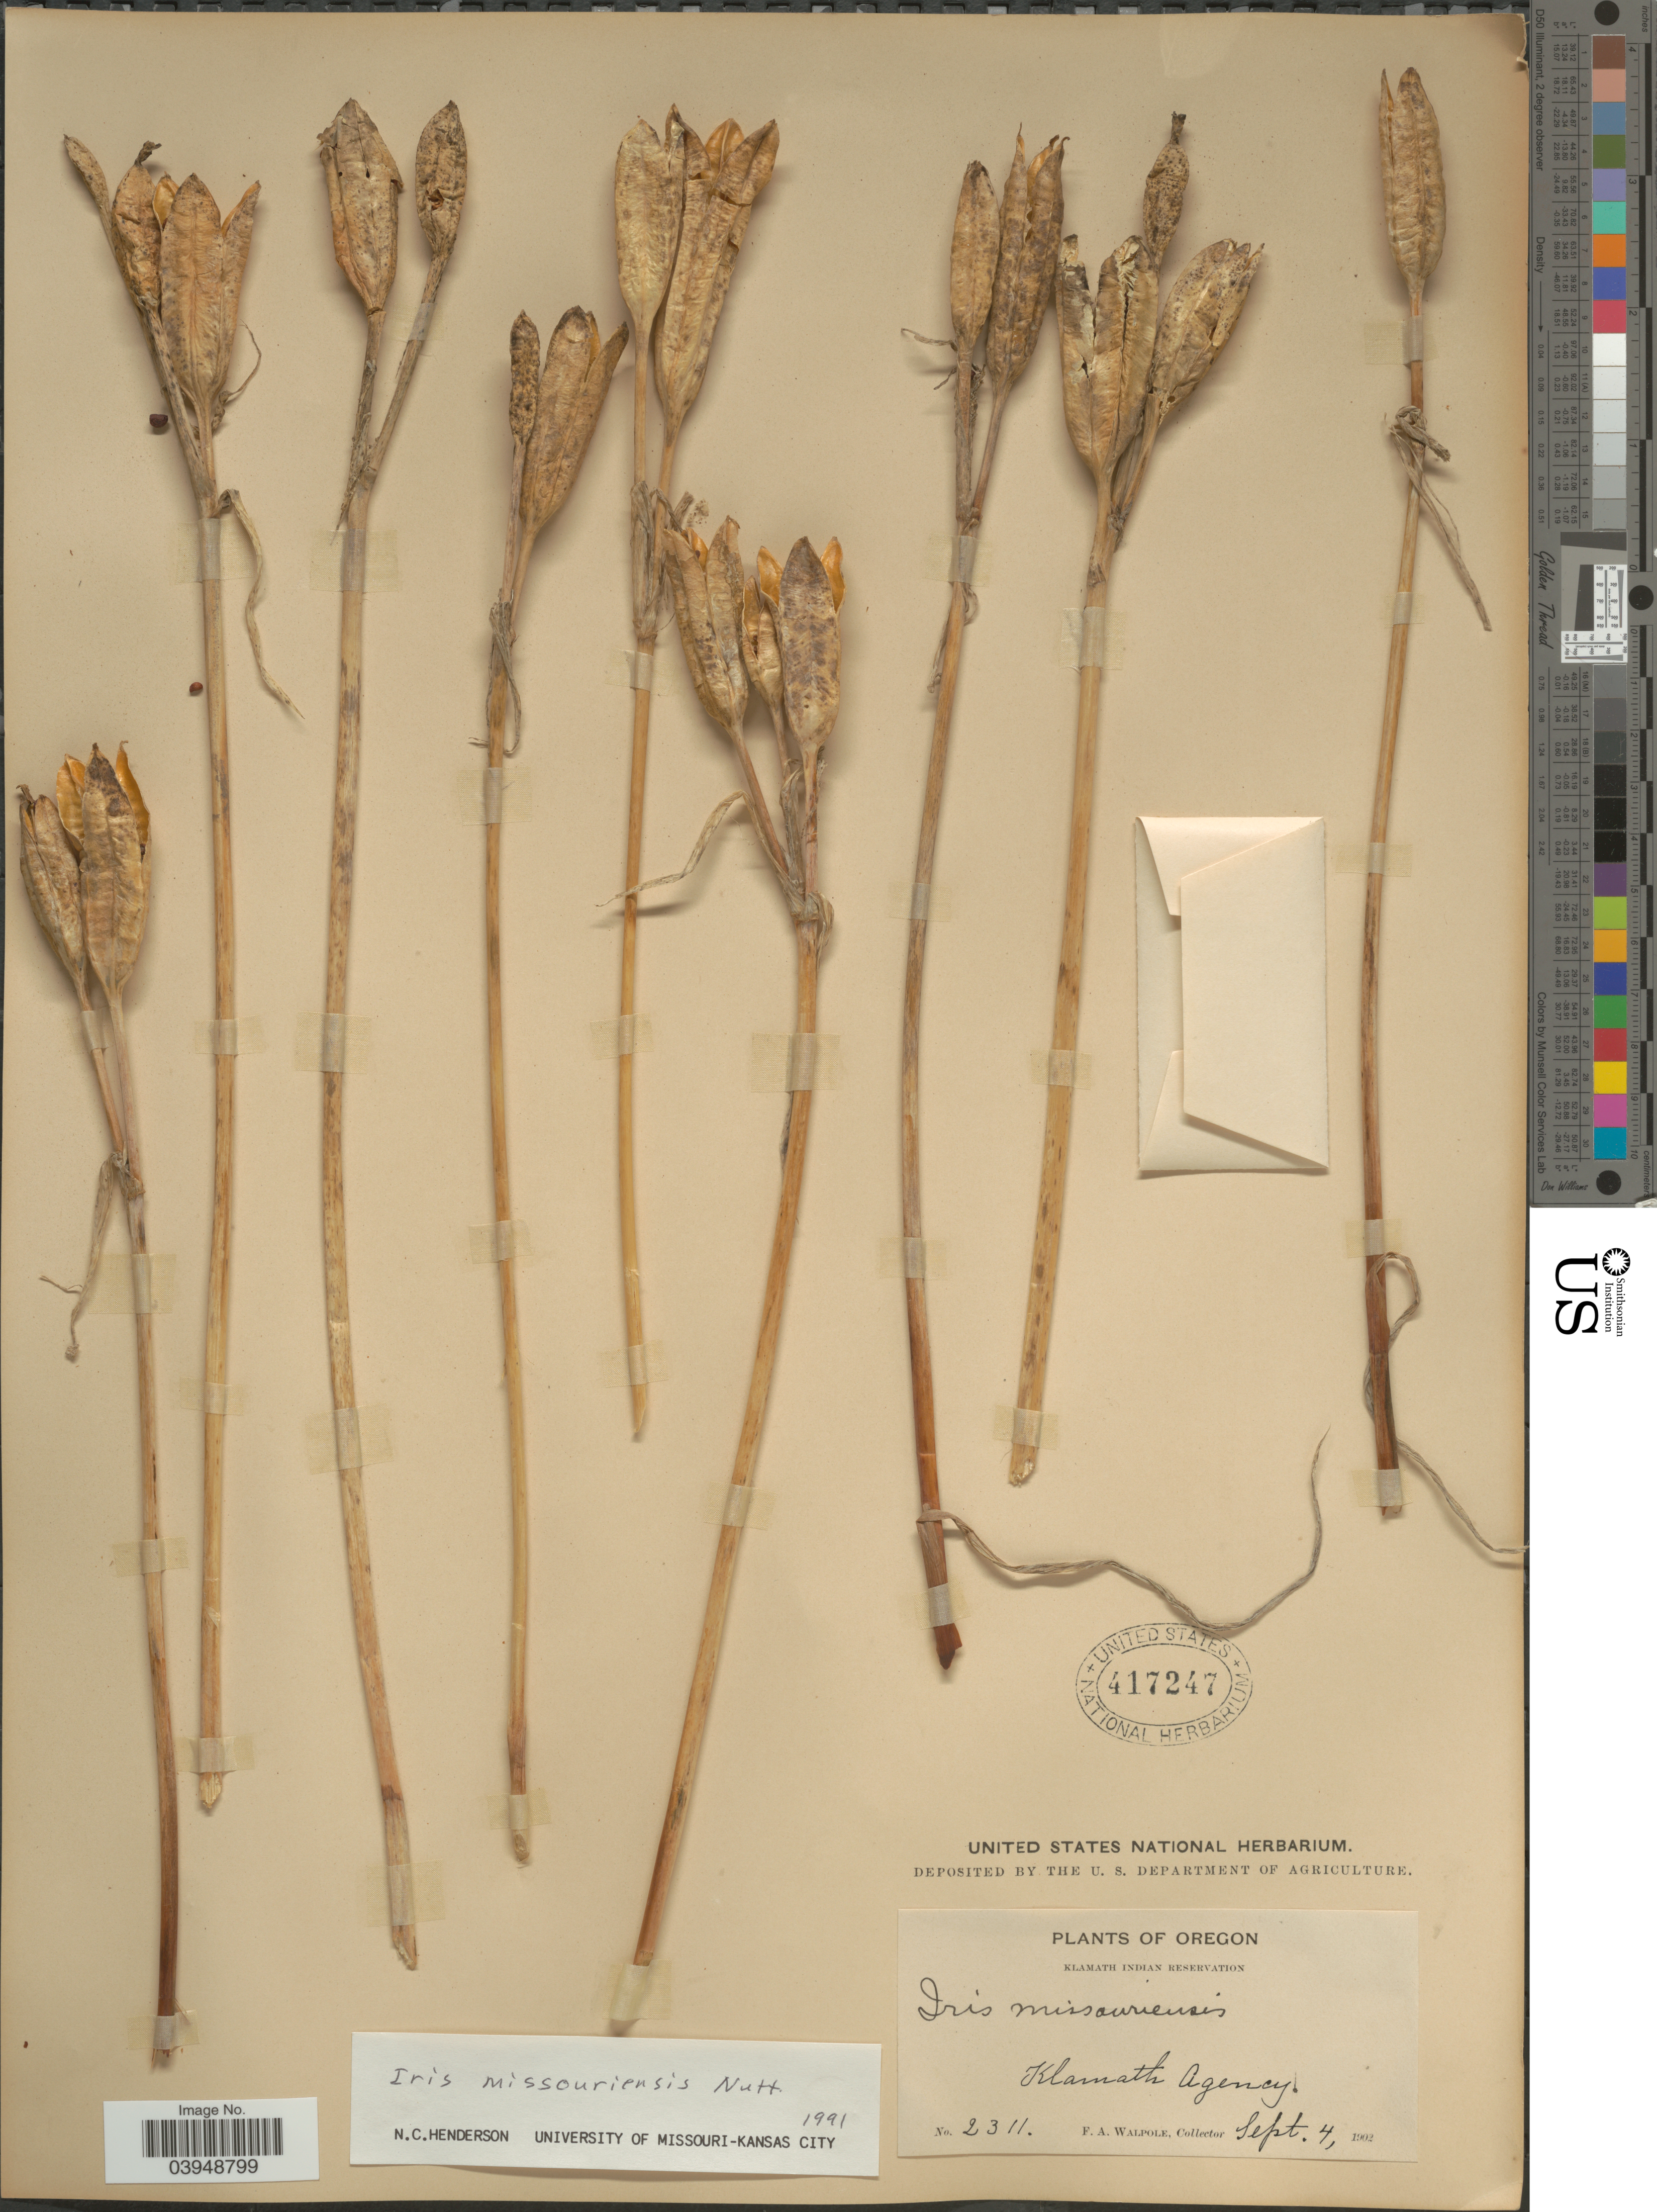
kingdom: Plantae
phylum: Tracheophyta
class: Liliopsida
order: Asparagales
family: Iridaceae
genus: Iris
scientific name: Iris missouriensis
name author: Nutt.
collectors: F. Walpole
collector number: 2311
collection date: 1902-09-04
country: United States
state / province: Oregon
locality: Klamath Indian Reservation. Klamath Agency.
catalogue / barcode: US 417247